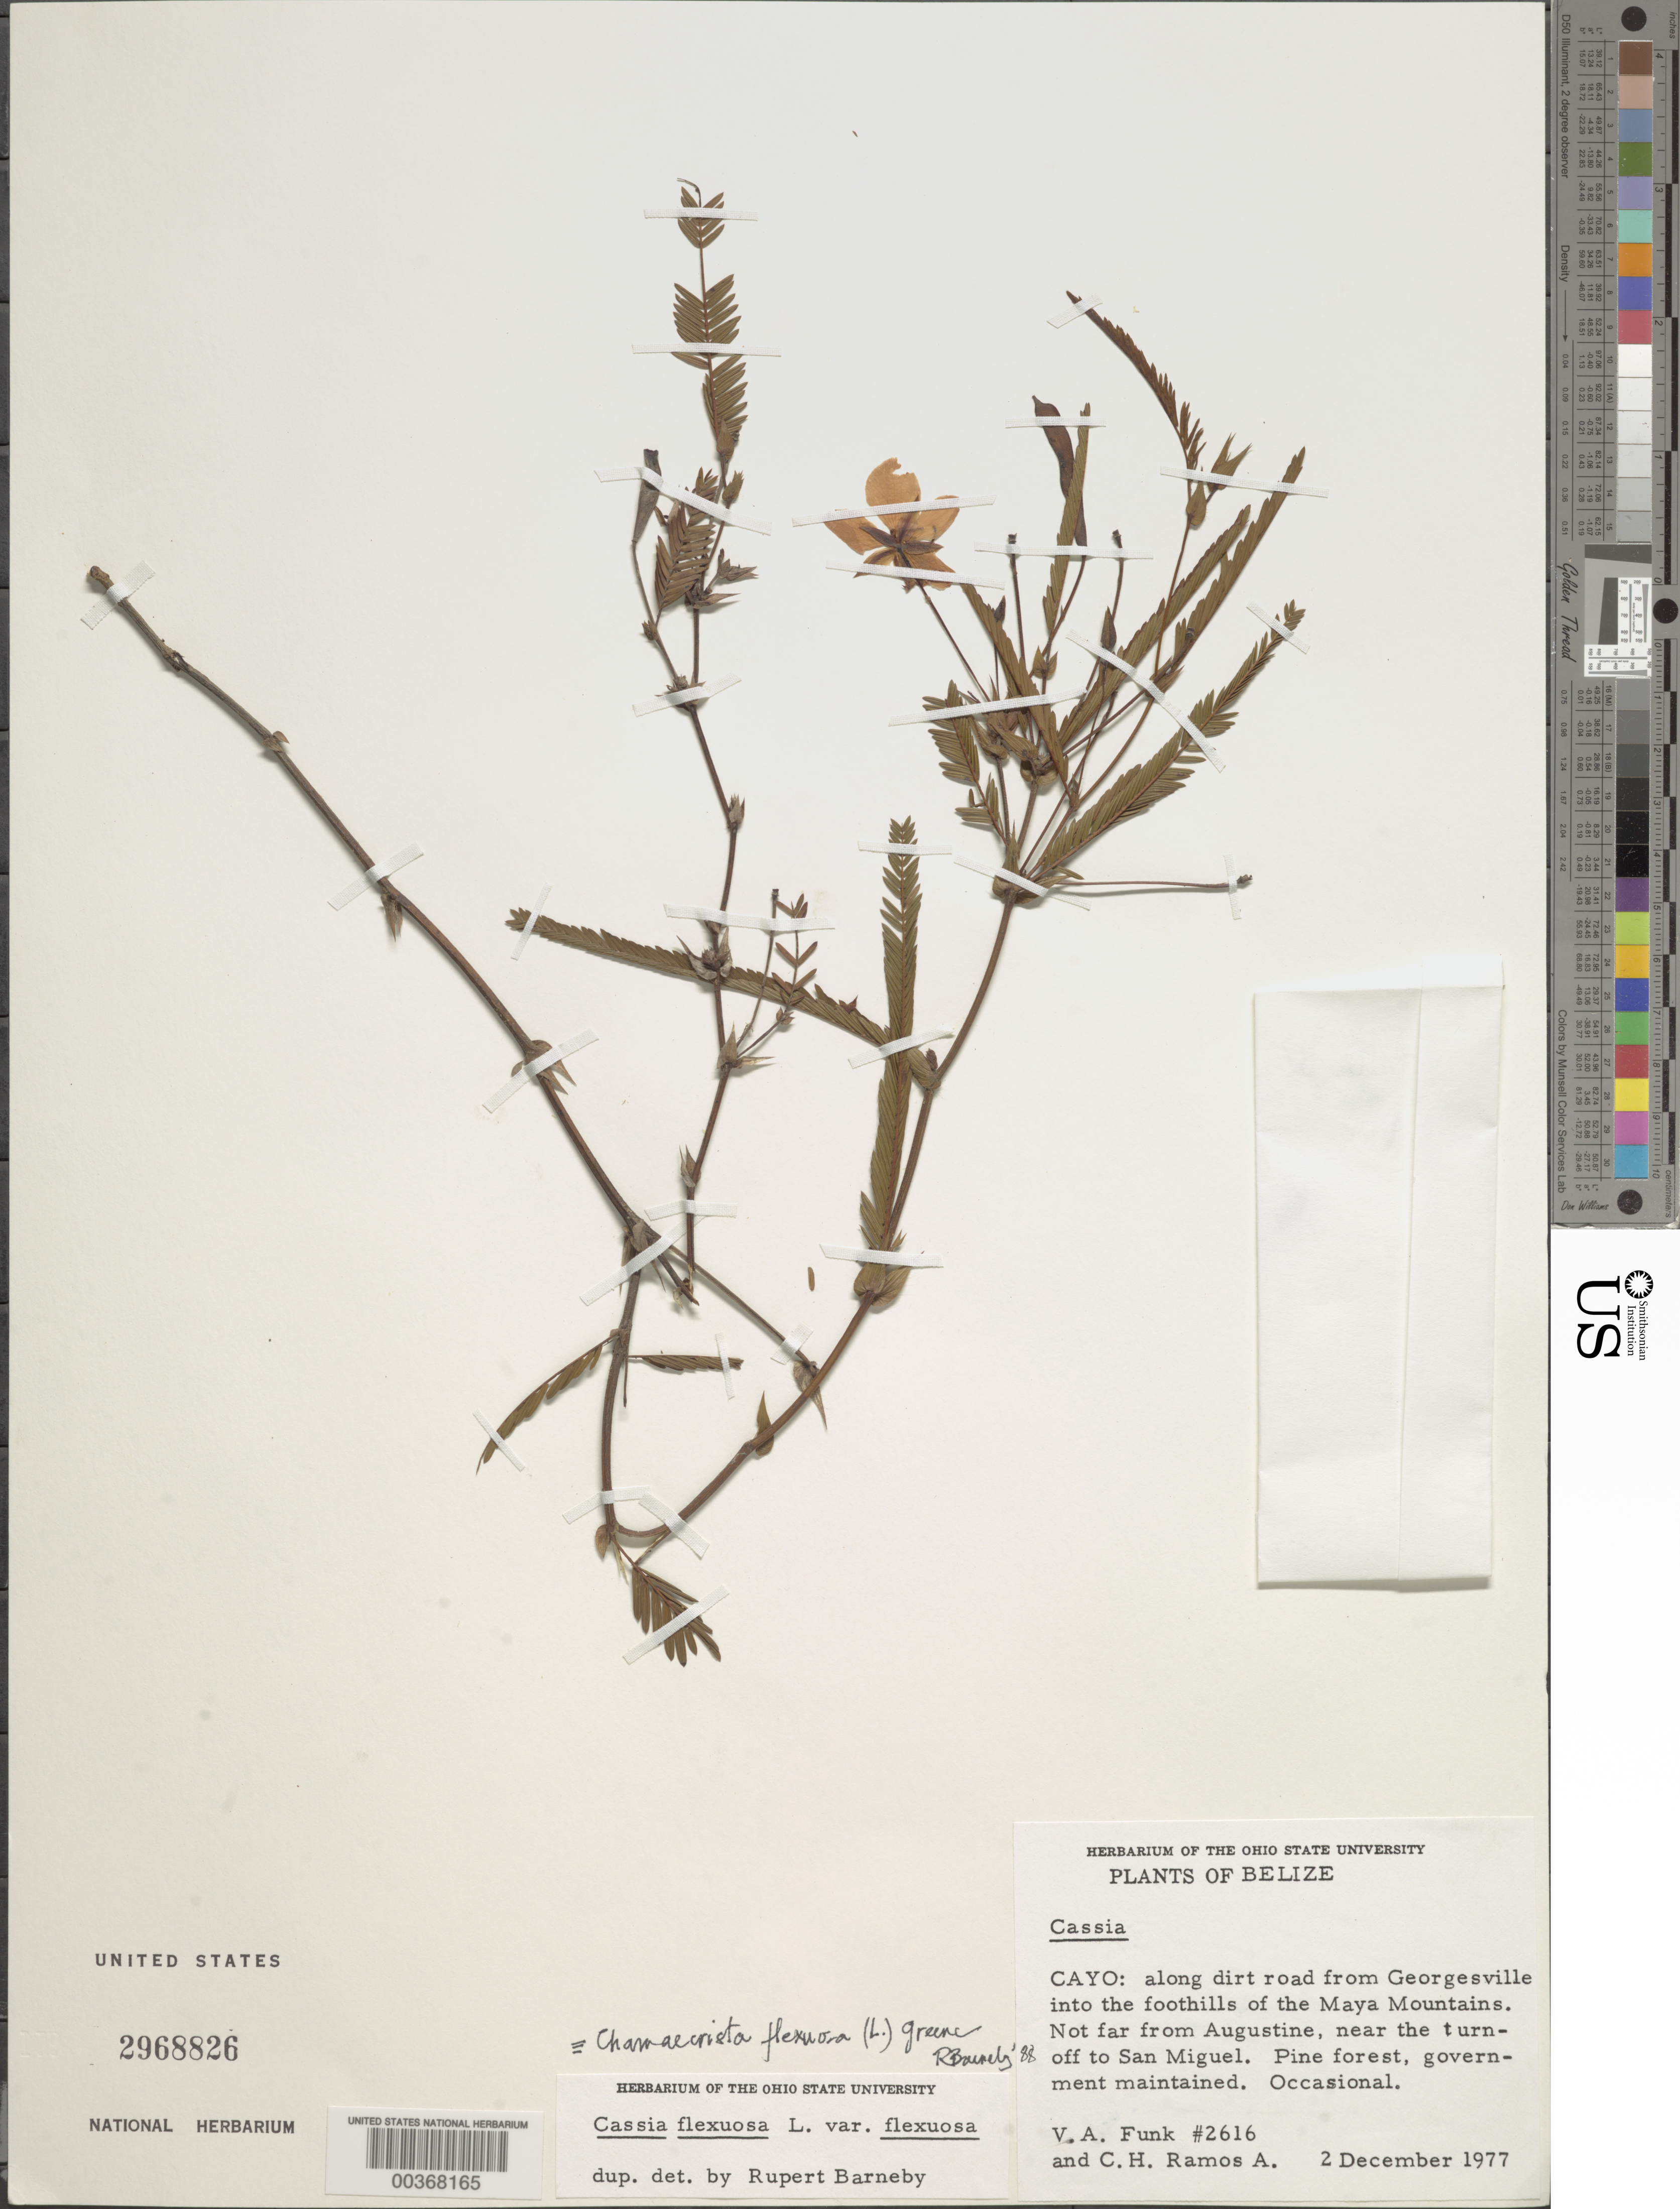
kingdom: Plantae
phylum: Tracheophyta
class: Magnoliopsida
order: Fabales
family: Fabaceae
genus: Chamaecrista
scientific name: Chamaecrista flexuosa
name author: (L.) Greene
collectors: V. Funk & C. H. Ramos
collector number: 2616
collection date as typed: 02 Dec 1977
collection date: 1977-12-02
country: Belize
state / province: Cayo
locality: Along road from Georgesville into the foothills of Maya Mountains; not far from Augustine, near the turnoff to San Miguel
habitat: Pine forest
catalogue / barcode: US 2968826